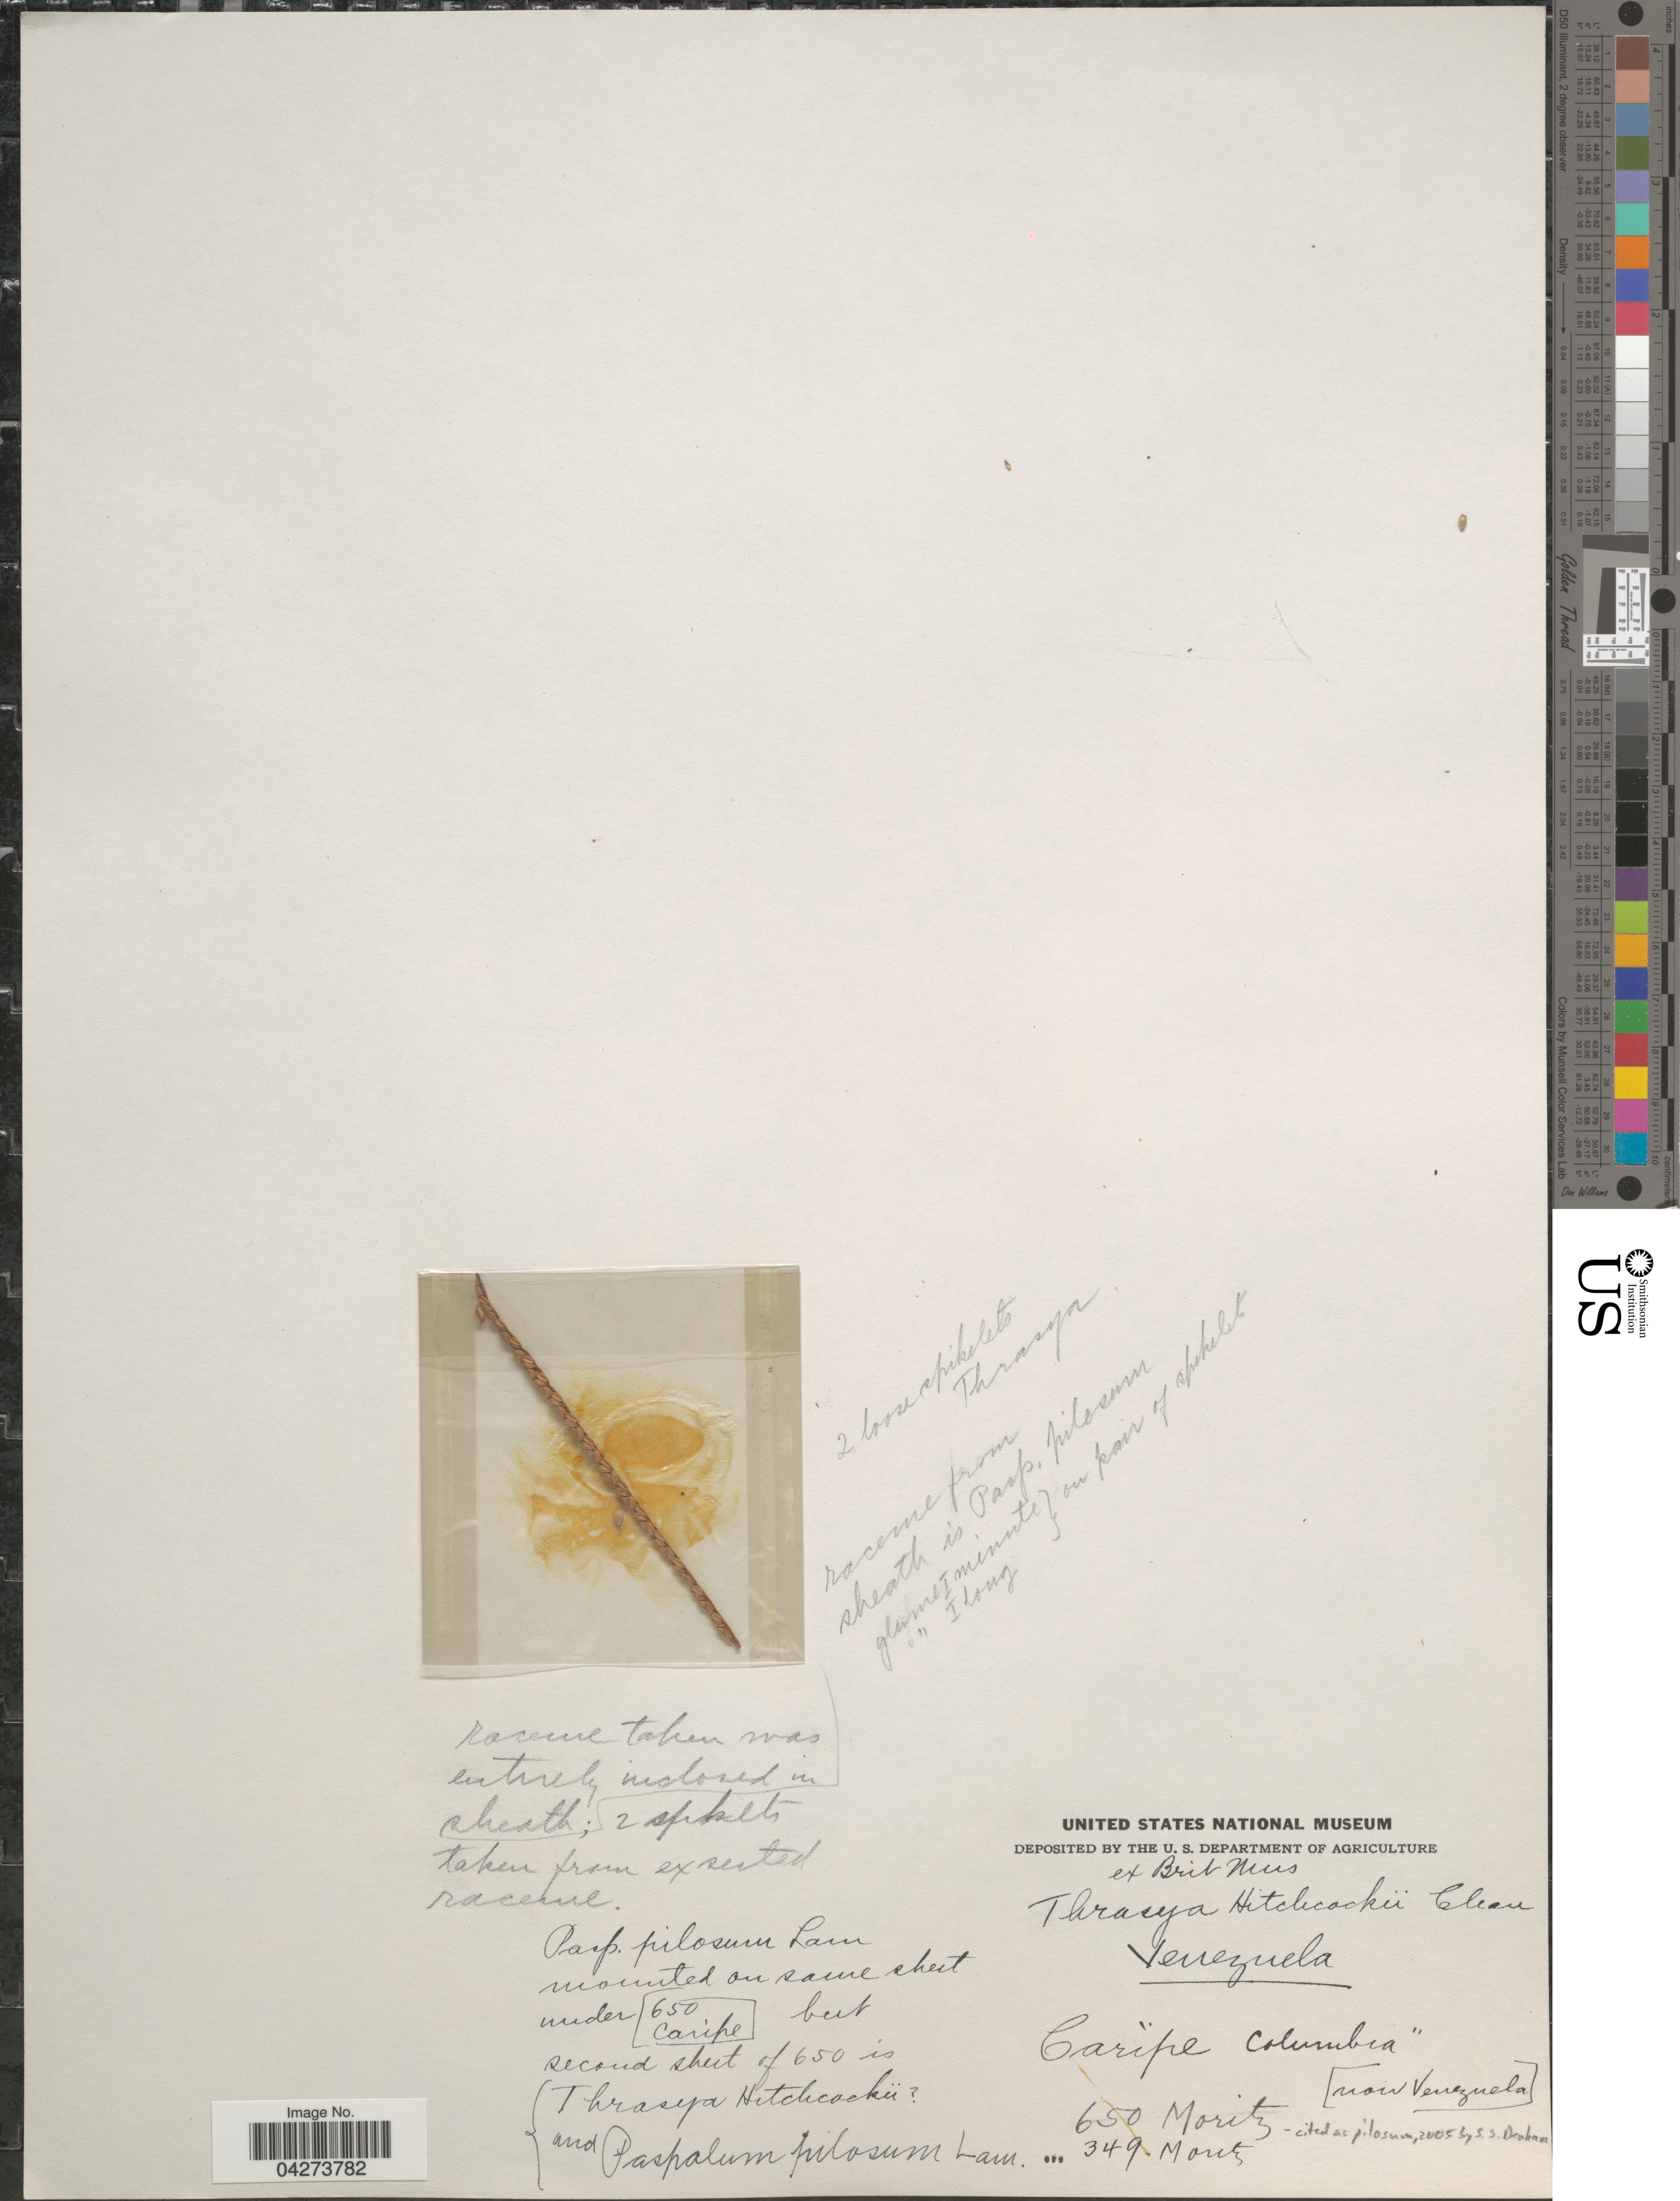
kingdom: Plantae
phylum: Tracheophyta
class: Liliopsida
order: Poales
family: Poaceae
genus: Paspalum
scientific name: Paspalum pilosum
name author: Lam.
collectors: Moritz, --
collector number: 650/349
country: Venezuela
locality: Caripe Columbia.